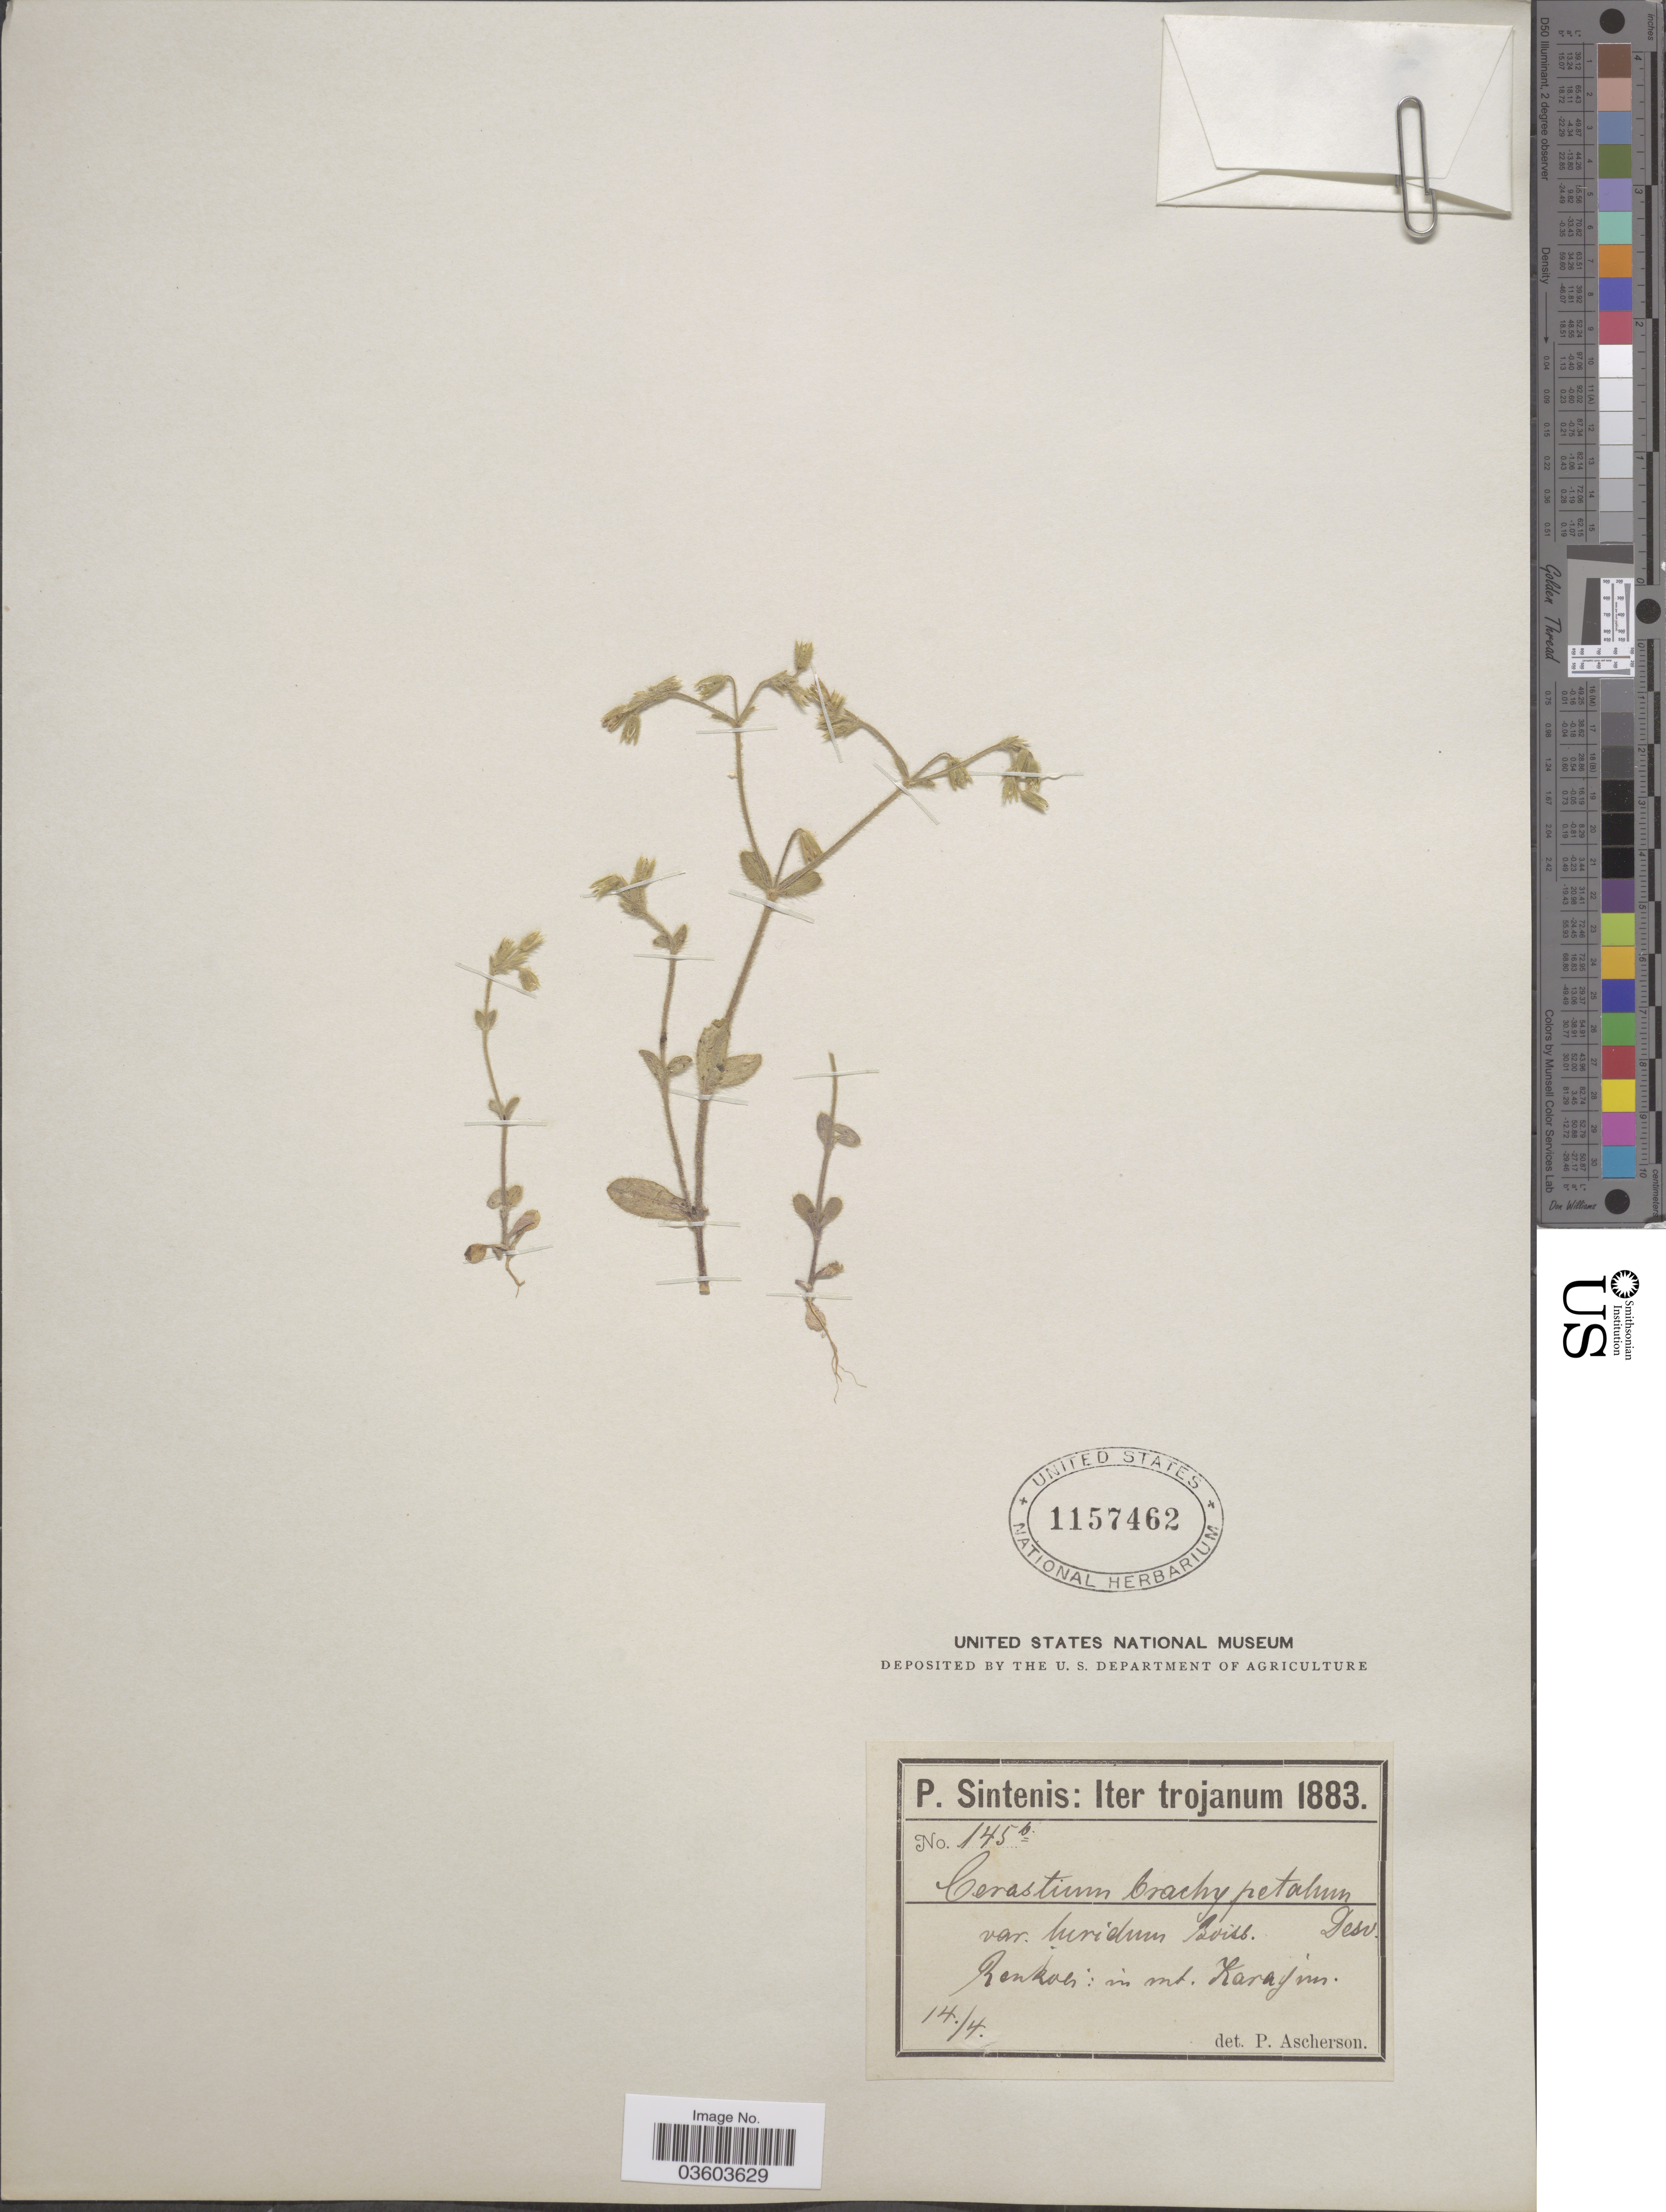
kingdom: Plantae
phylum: Tracheophyta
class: Magnoliopsida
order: Caryophyllales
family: Caryophyllaceae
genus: Cerastium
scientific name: Cerastium brachypetalum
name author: Pers.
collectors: P. Sintenis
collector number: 145b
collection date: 1883-04-14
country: Turkey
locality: Iter trojanum. Renkoei: in mt. Karajun.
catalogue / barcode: US 1157462